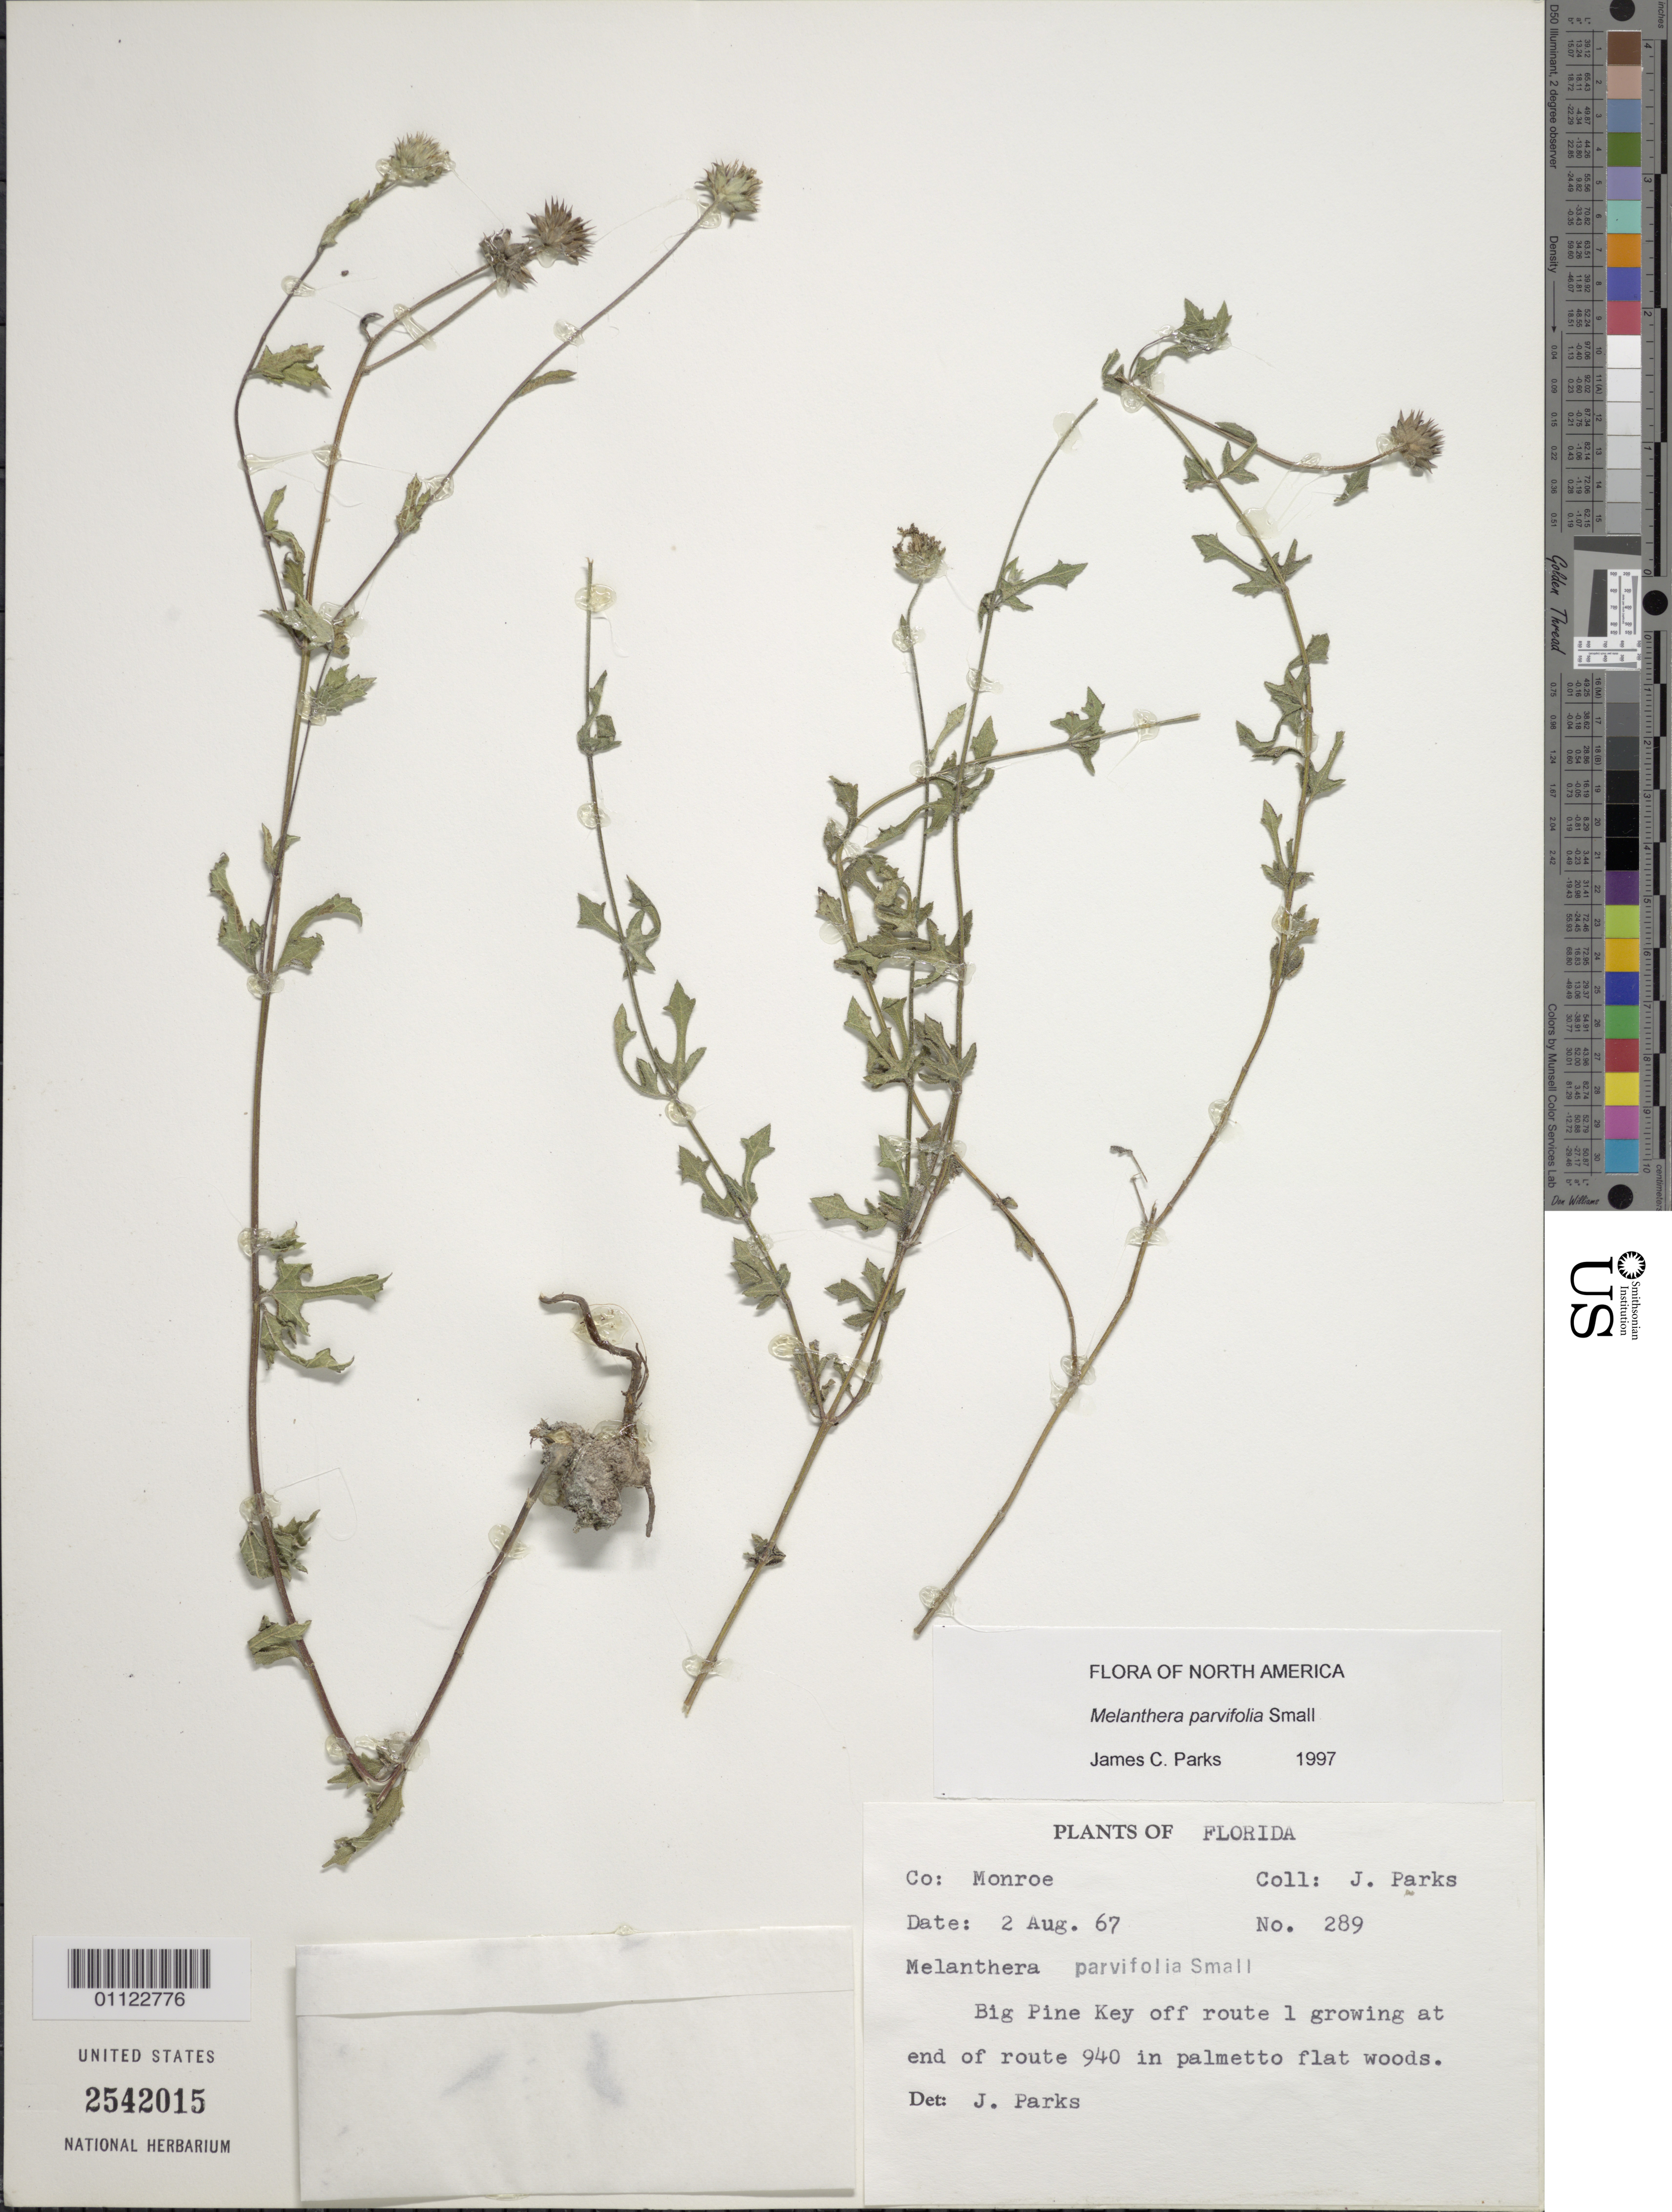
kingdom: Plantae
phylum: Tracheophyta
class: Magnoliopsida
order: Asterales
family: Asteraceae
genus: Melanthera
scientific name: Melanthera parvifolia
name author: Small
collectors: J. Parks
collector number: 289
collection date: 1967-08-02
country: United States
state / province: Florida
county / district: Monroe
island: Big Pine Key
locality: Big Pine Key off Rt 1 growing at end of Rt 940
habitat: in palmetto flat woods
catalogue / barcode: US 2542015